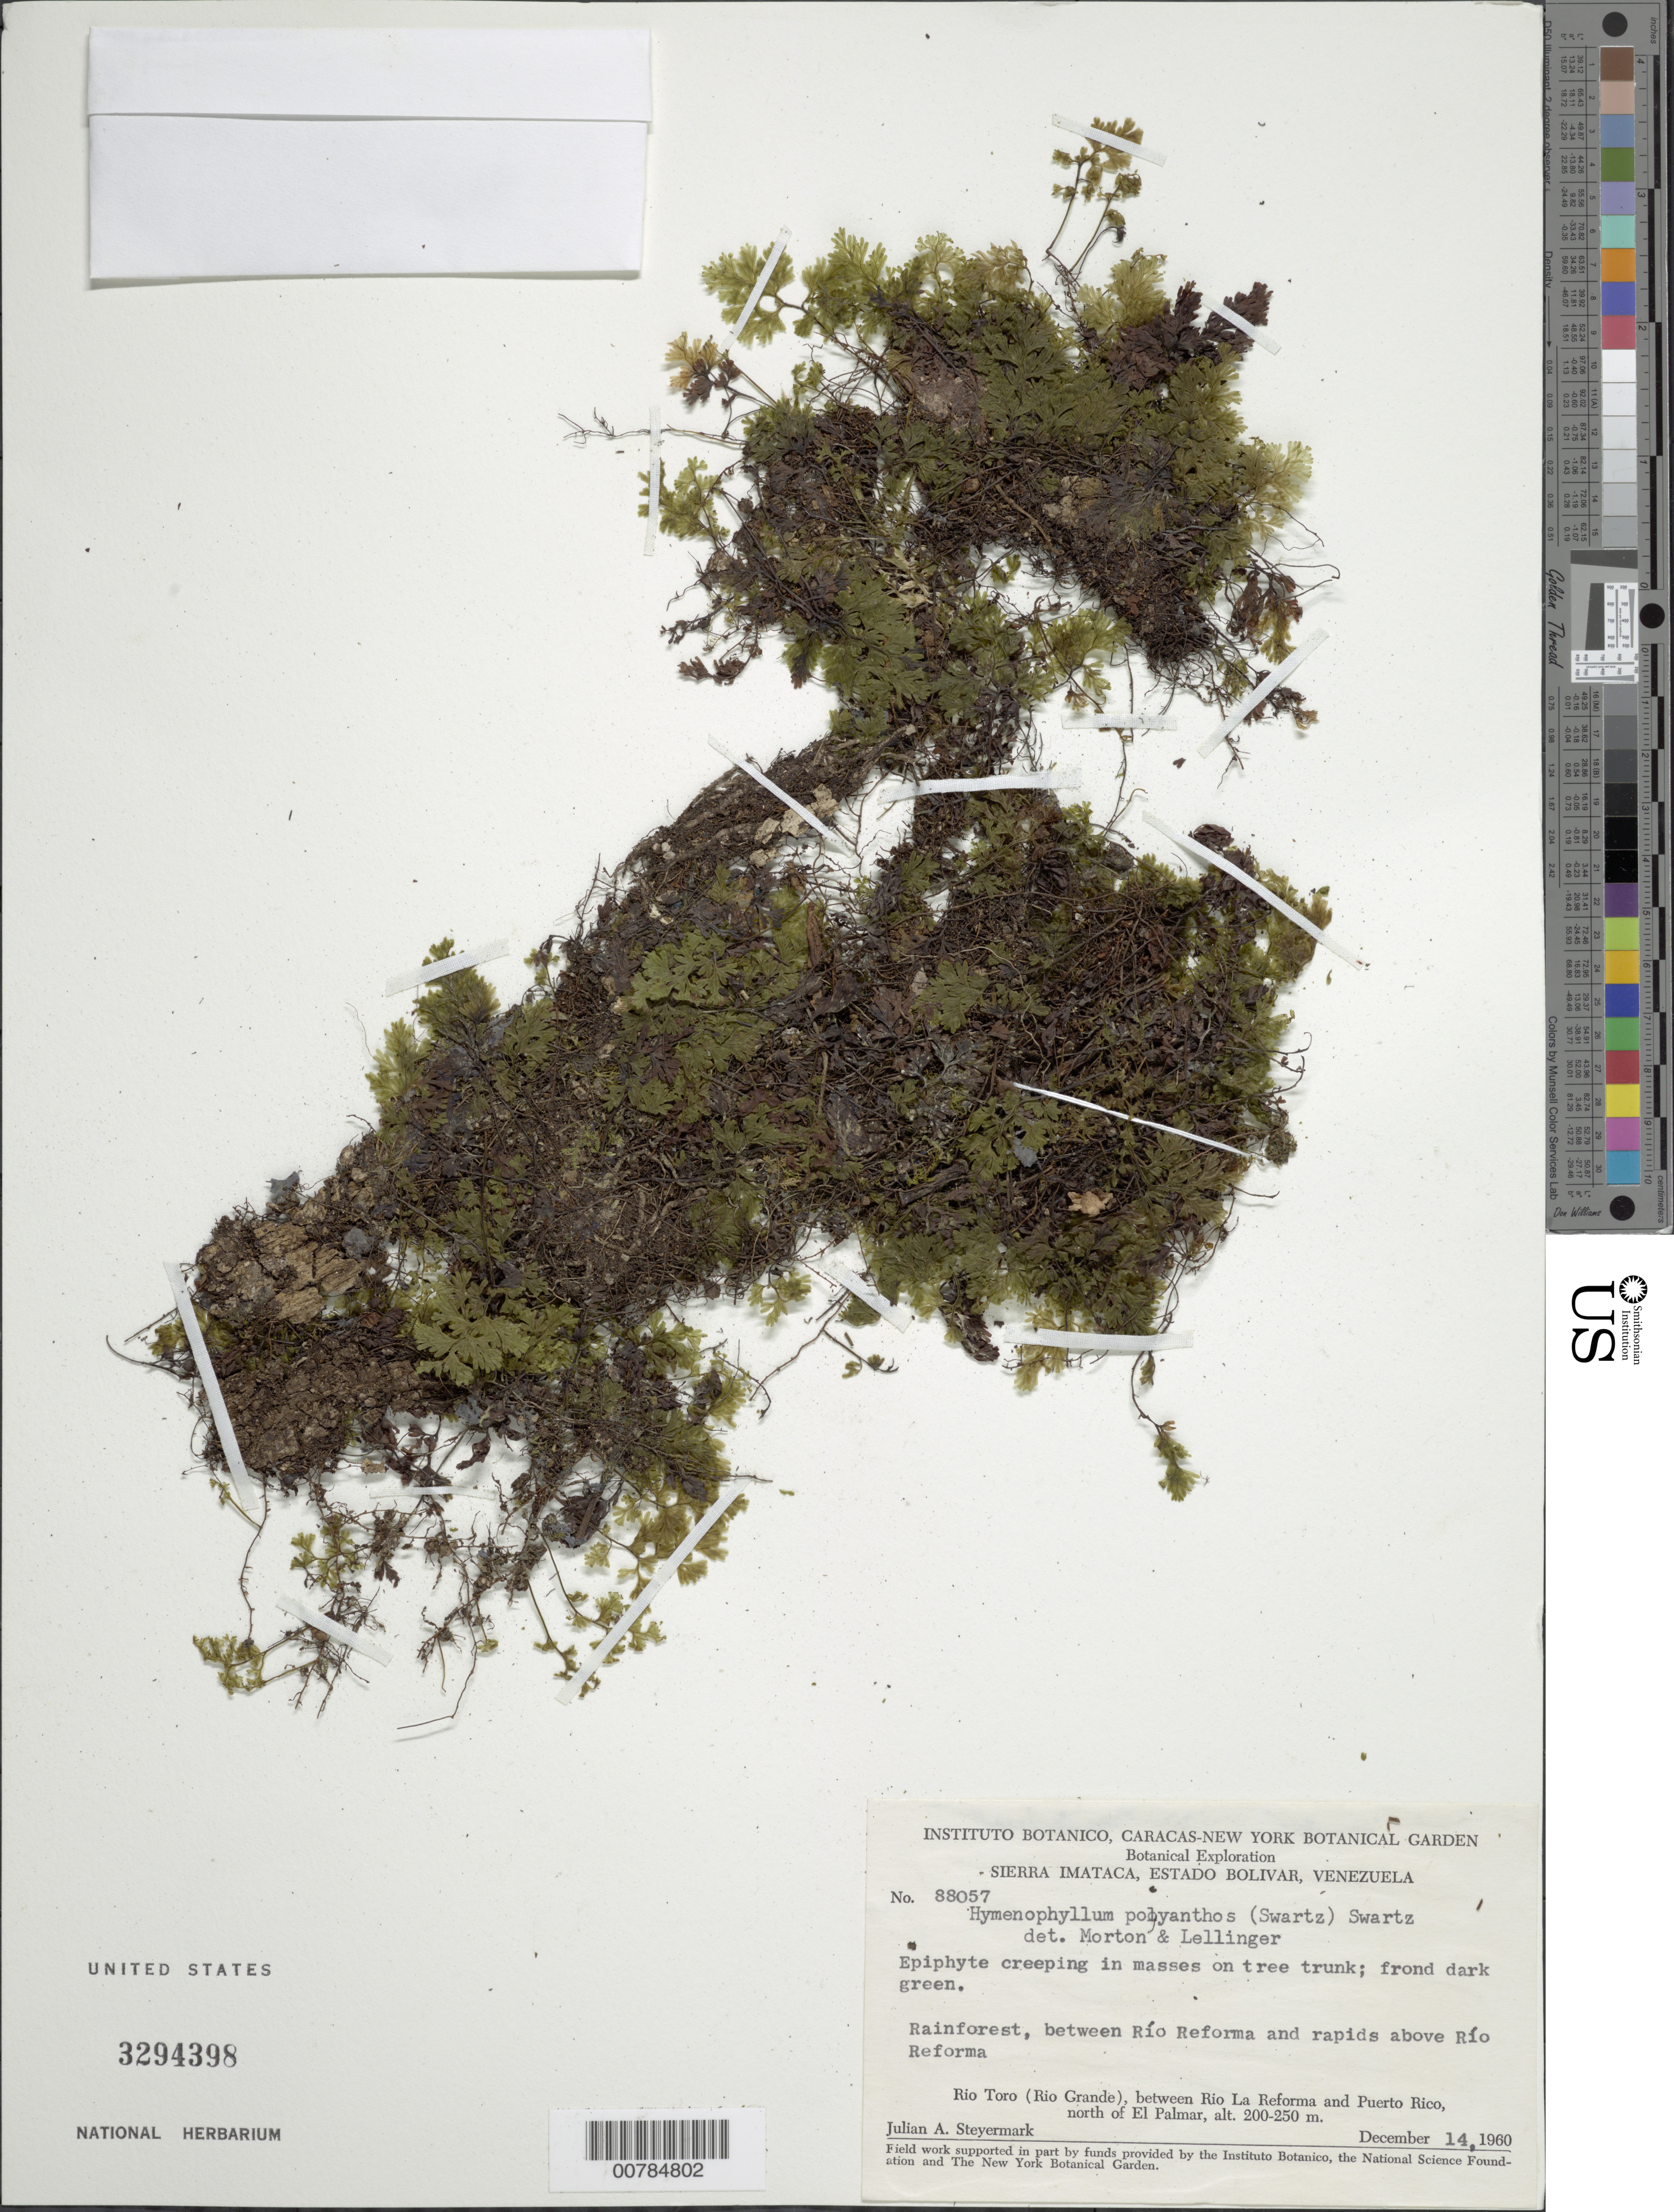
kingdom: Plantae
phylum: Tracheophyta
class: Polypodiopsida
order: Hymenophyllales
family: Hymenophyllaceae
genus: Hymenophyllum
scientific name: Hymenophyllum polyanthos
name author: (Sw.) Sw.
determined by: Morton, C. V.; Lellinger, D. B.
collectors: J. Steyermark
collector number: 88057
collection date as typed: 14-Dec-60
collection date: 1960-12-14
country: Venezuela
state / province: Bolívar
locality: Sierra Imataca; Cerro La Reforma, above junction with Río Reforma with Río Toro (Río Grande), between Río La Reforma and Puerto Rico, N of El Palmar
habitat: Rainforest; on tree trunk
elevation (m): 200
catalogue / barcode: US 3294398